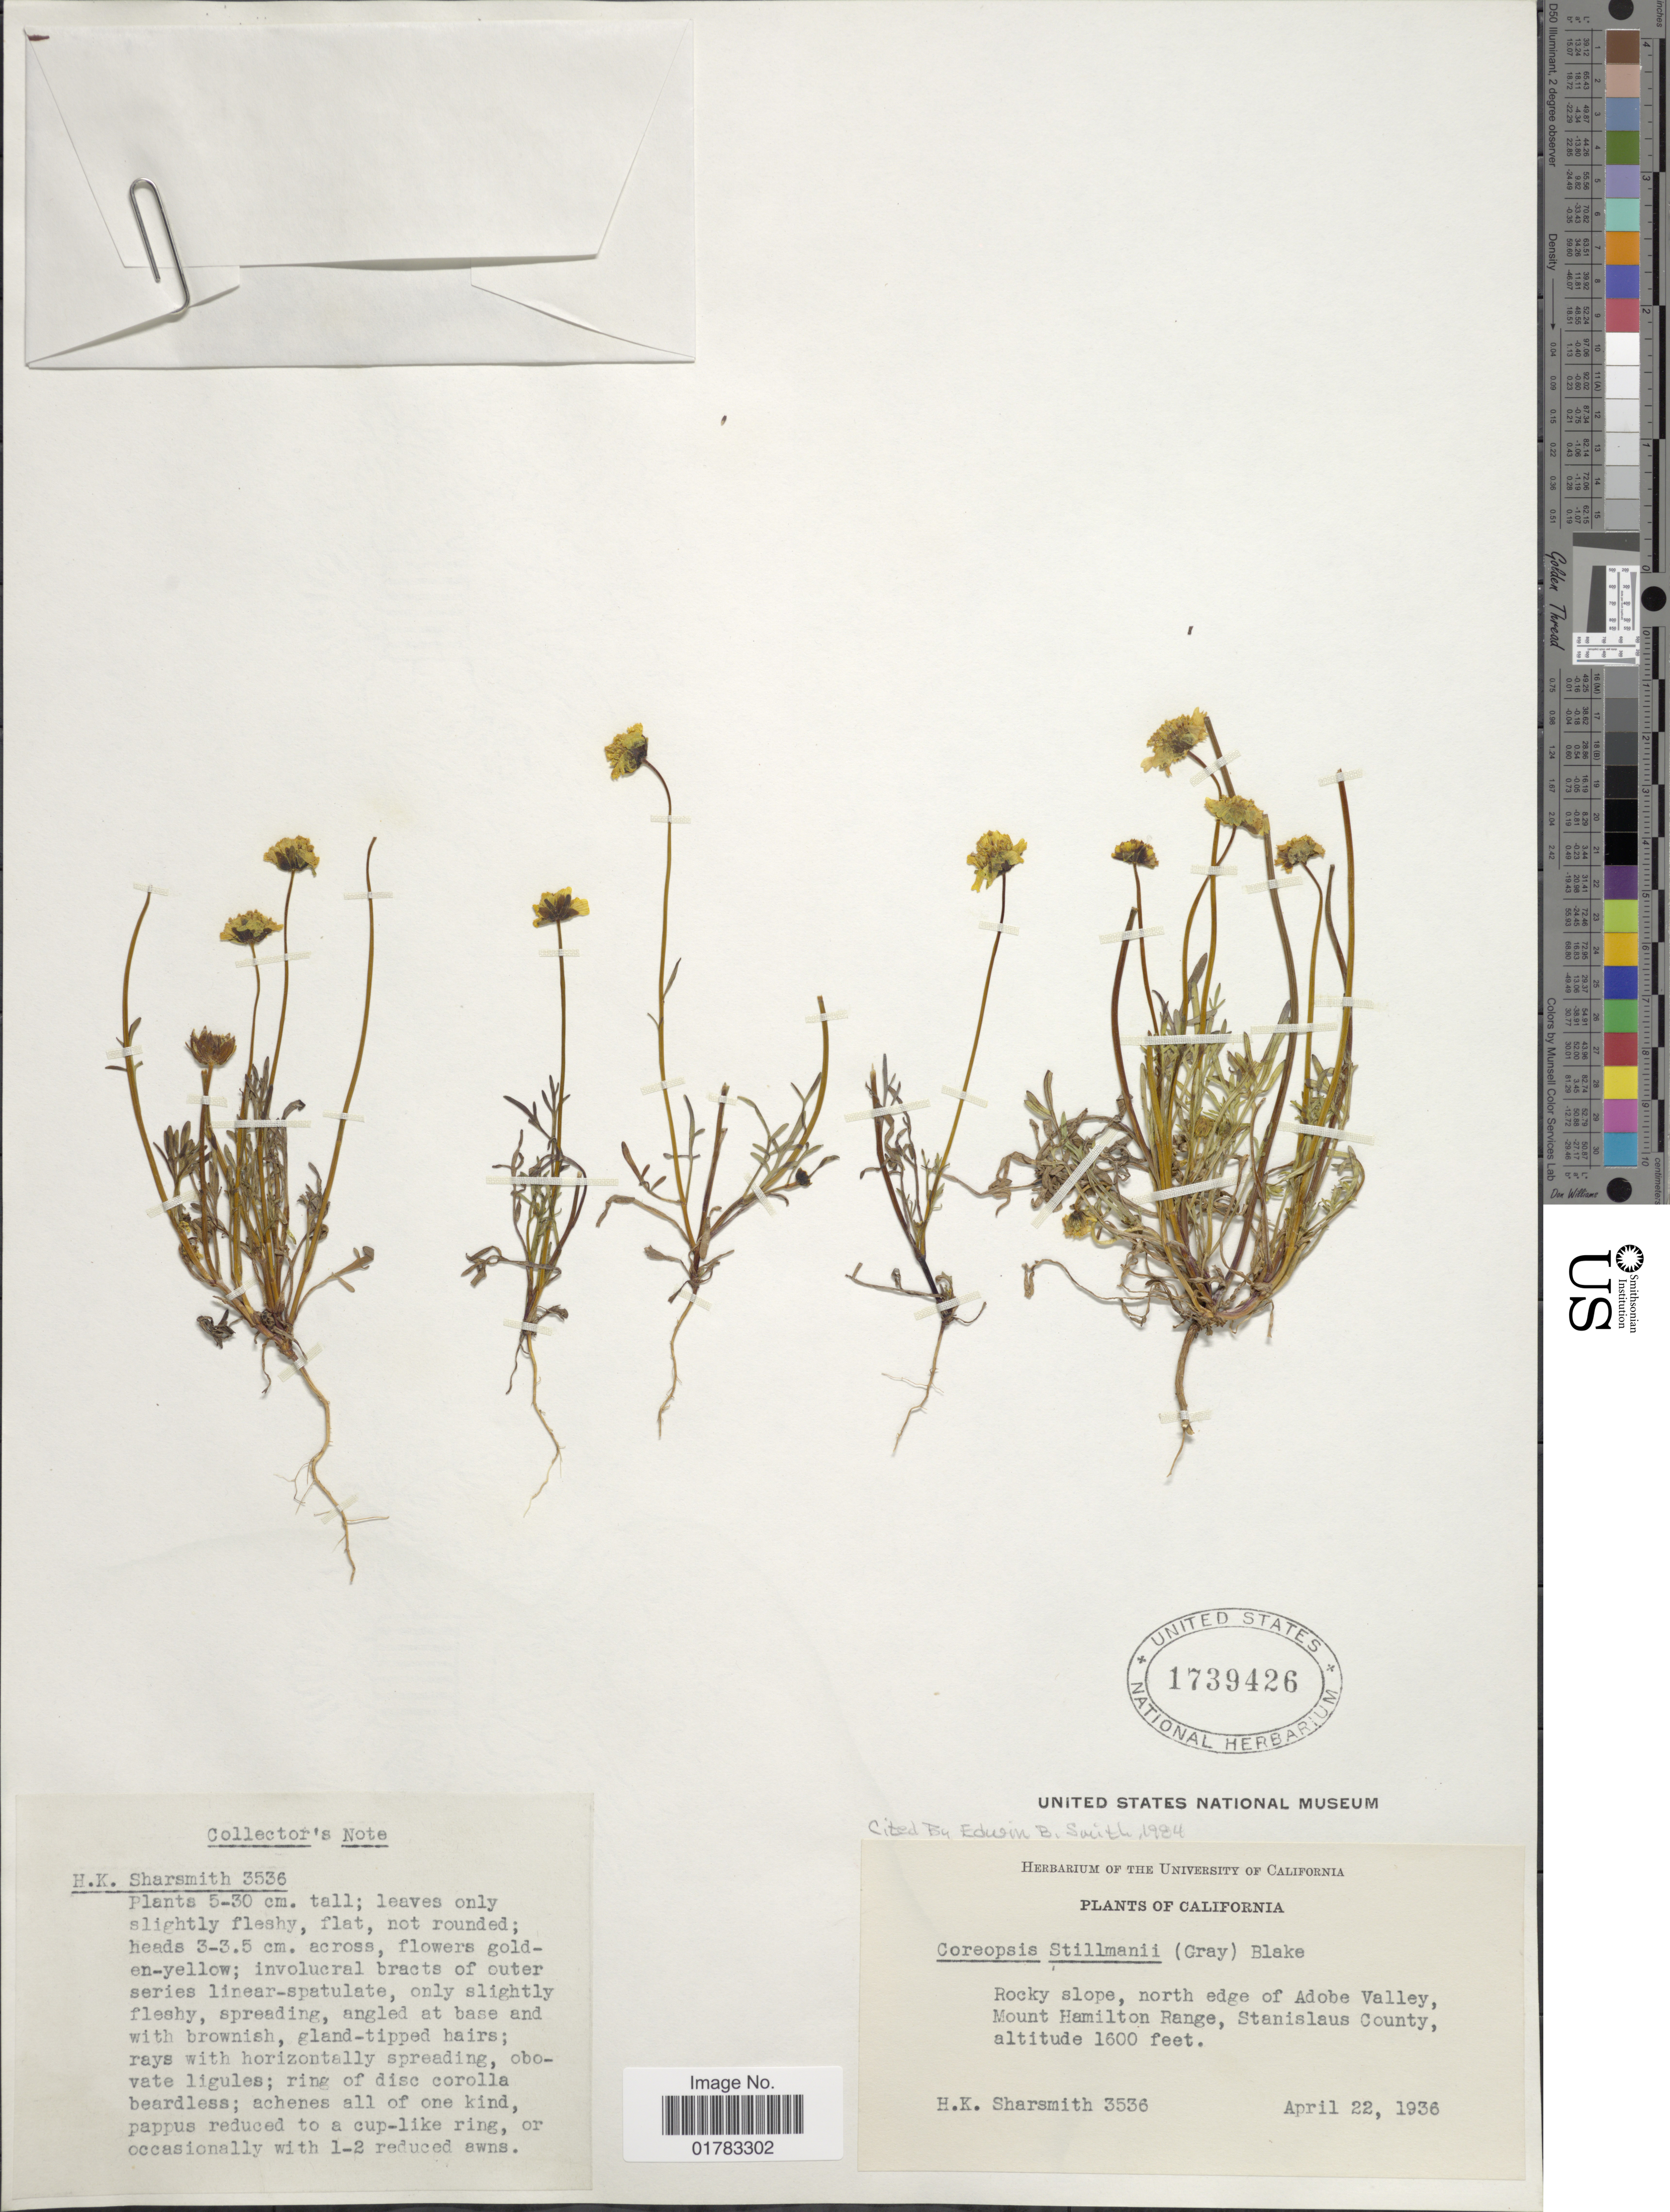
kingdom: Plantae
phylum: Tracheophyta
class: Magnoliopsida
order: Asterales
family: Asteraceae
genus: Coreopsis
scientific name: Coreopsis stillmanii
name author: (A. Gray) S.F. Blake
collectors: H. Sharsmith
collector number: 3536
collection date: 1936-04-22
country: United States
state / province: California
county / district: Stanislaus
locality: Rocky slope, north edge of Adobe Valley, Mount Hamilton Range, Stanislaus County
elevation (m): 488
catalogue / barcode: US 1739426